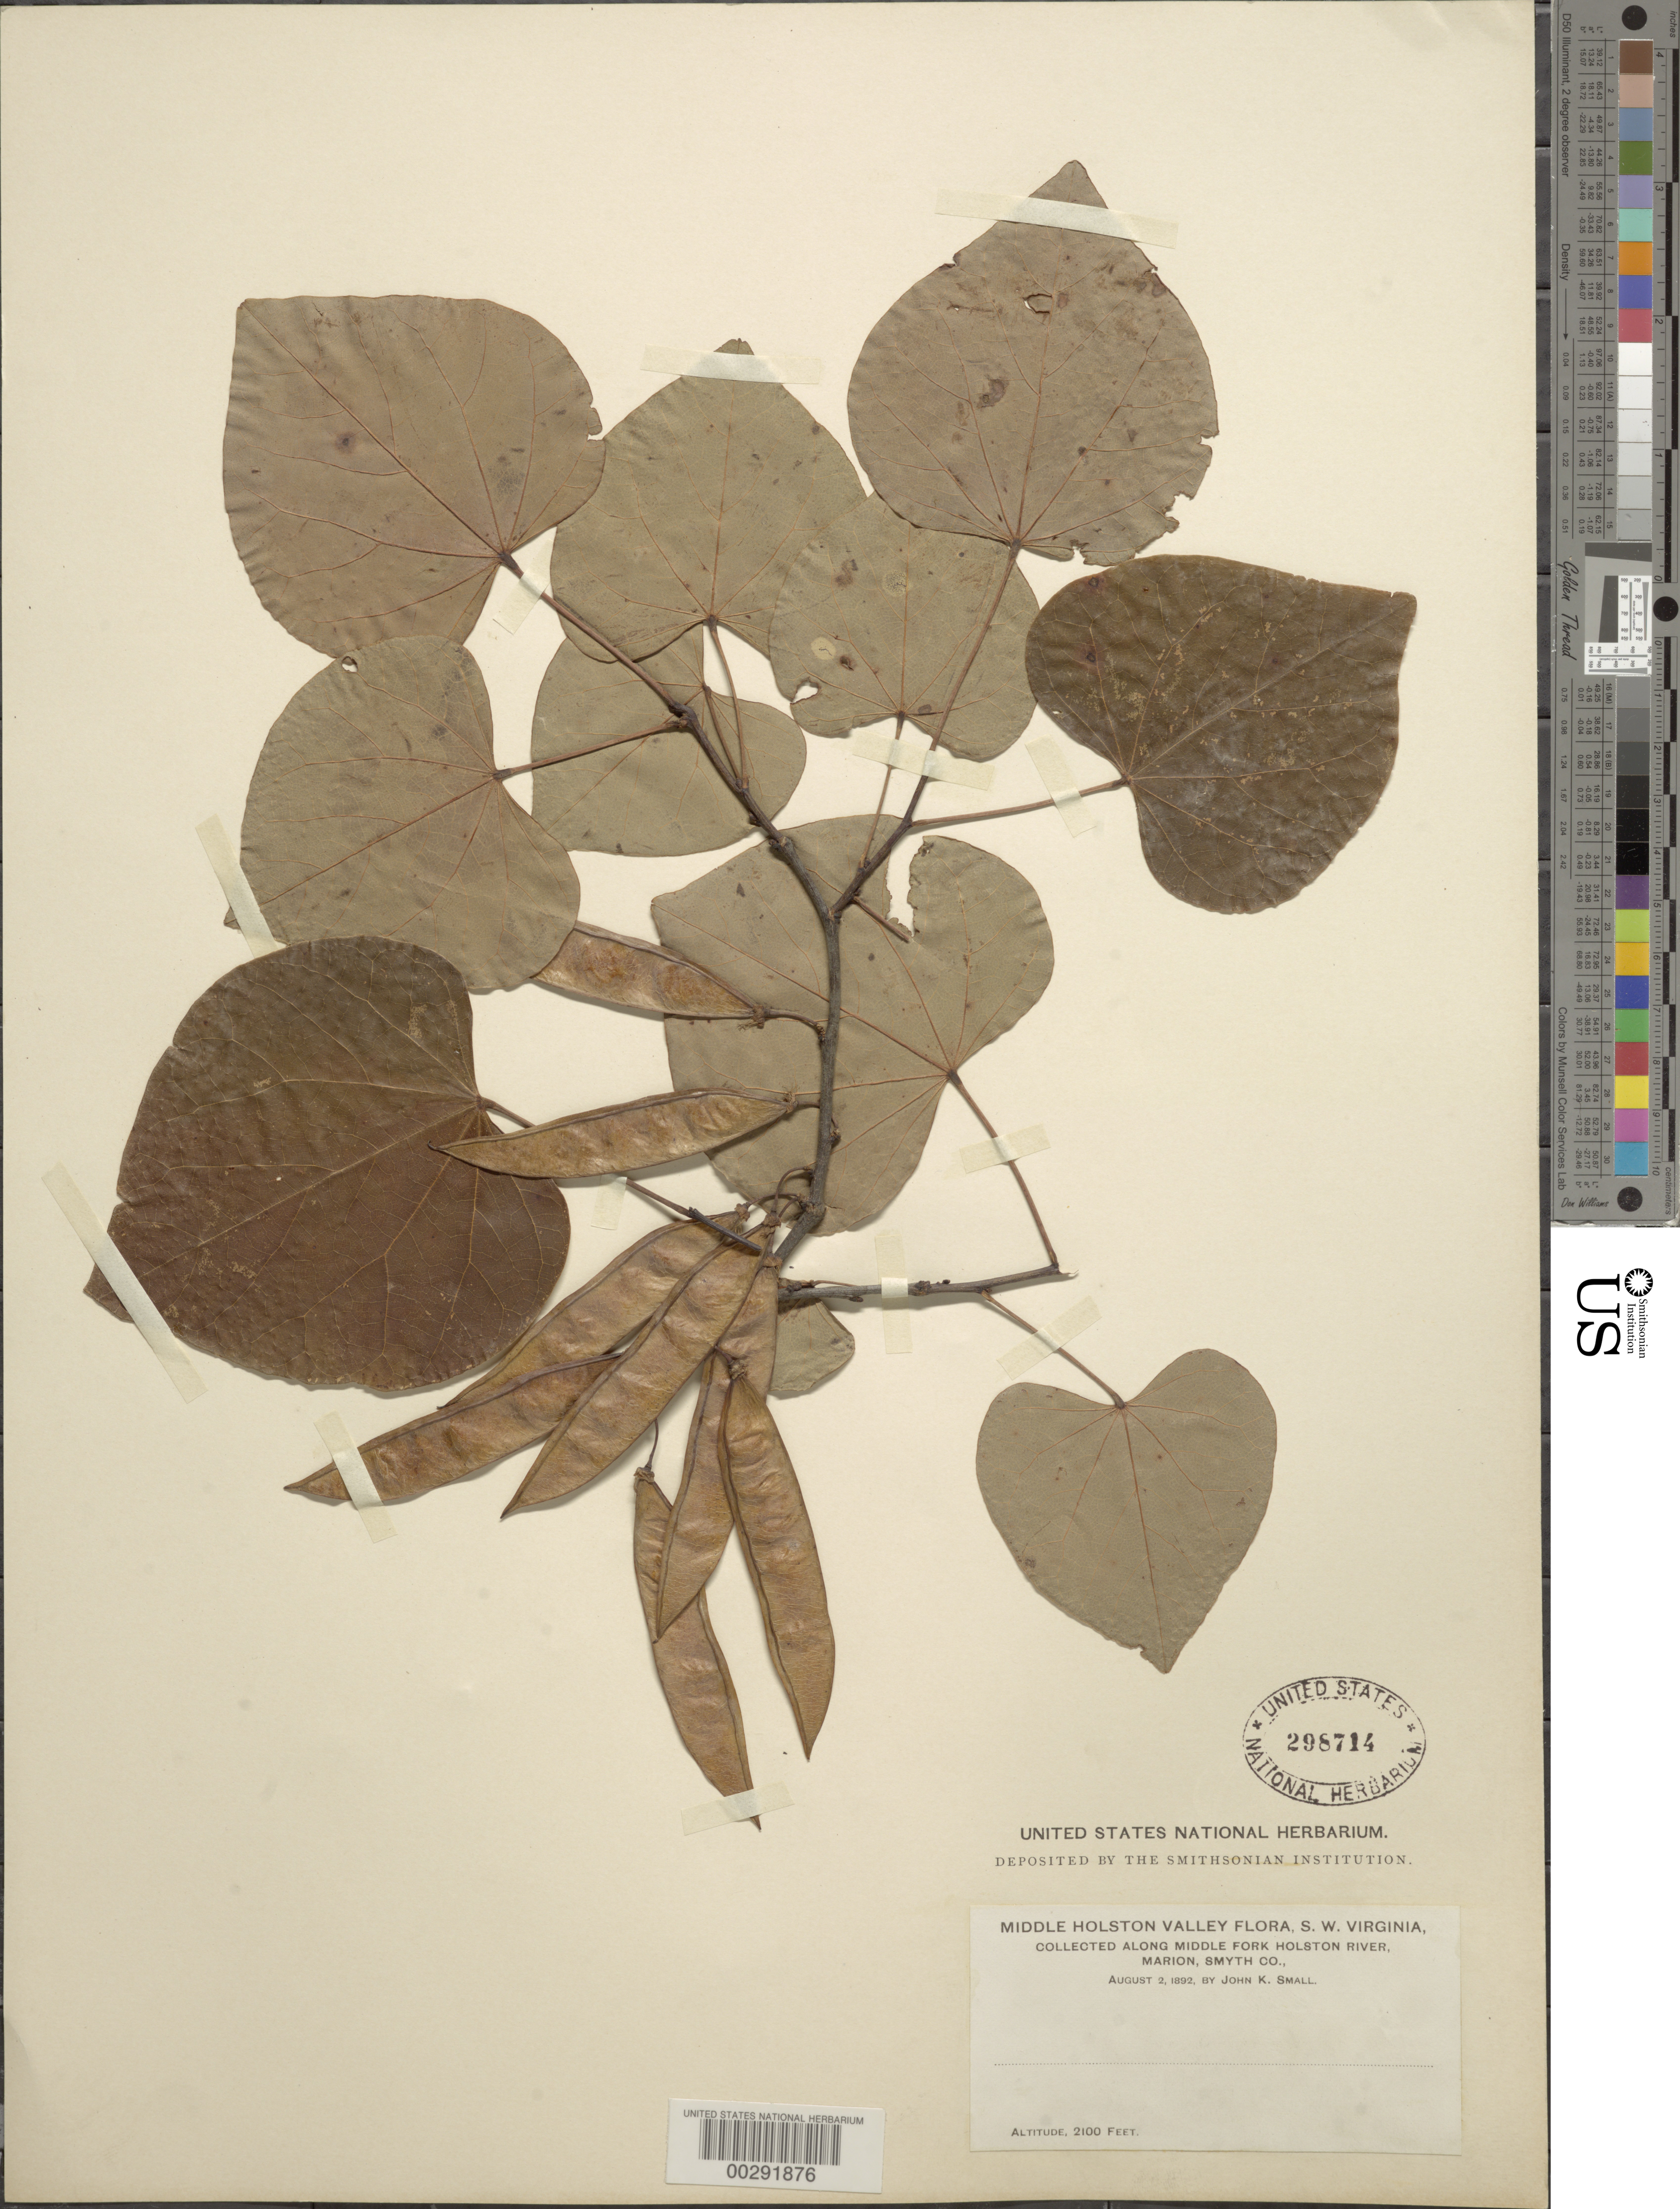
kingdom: Plantae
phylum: Tracheophyta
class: Magnoliopsida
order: Fabales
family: Fabaceae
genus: Cercis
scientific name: Cercis canadensis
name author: L.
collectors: J. K. Small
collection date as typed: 02 Aug 1892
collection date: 1892-08-02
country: United States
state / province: Virginia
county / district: Smyth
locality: Along middle fork holston river, marion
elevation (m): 640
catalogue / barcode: US 298714